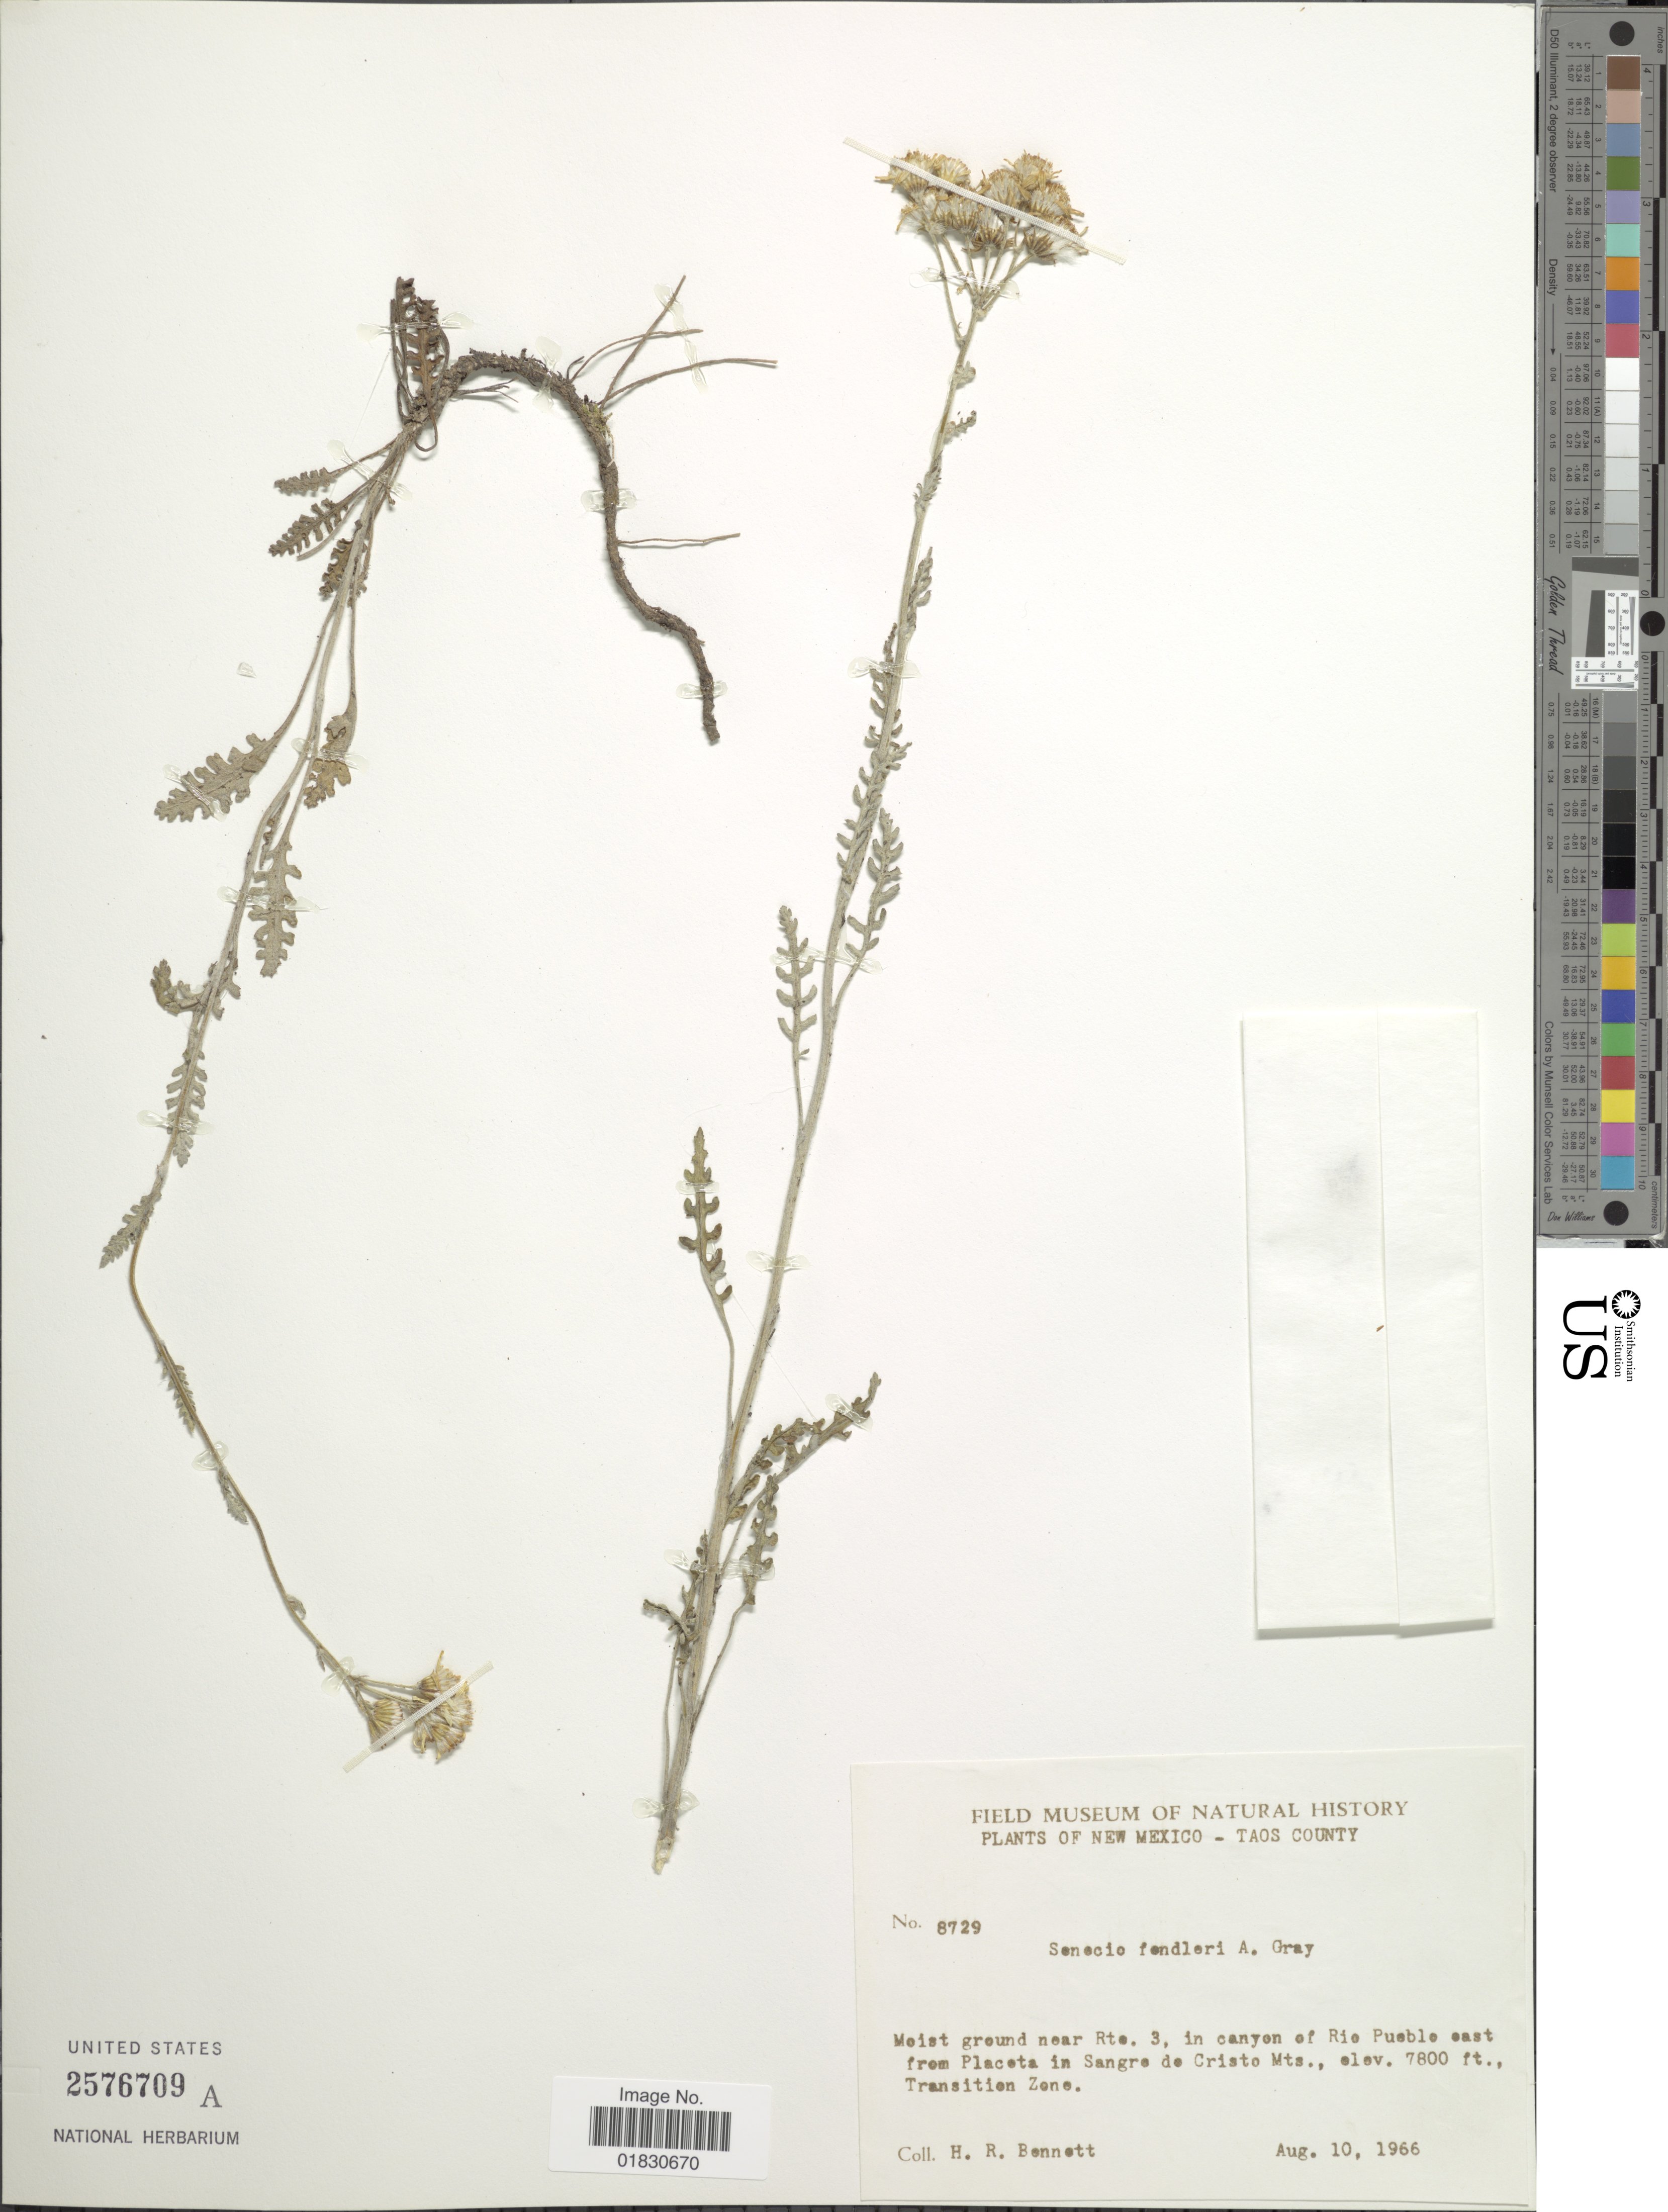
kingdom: Plantae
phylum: Tracheophyta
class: Magnoliopsida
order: Asterales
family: Asteraceae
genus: Packera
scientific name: Packera fendleri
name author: (A. Gray) W.A. Weber & Á. Löve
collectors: H. R. Bennett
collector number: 8729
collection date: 1966-08-10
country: United States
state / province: New Mexico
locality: Taos County, Moist ground near Rte. 3, in canyon of Rio Pueblo east from Placeta in Sangre de Cristo Mts. Transition Zone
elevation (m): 2377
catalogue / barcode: US 2576709A